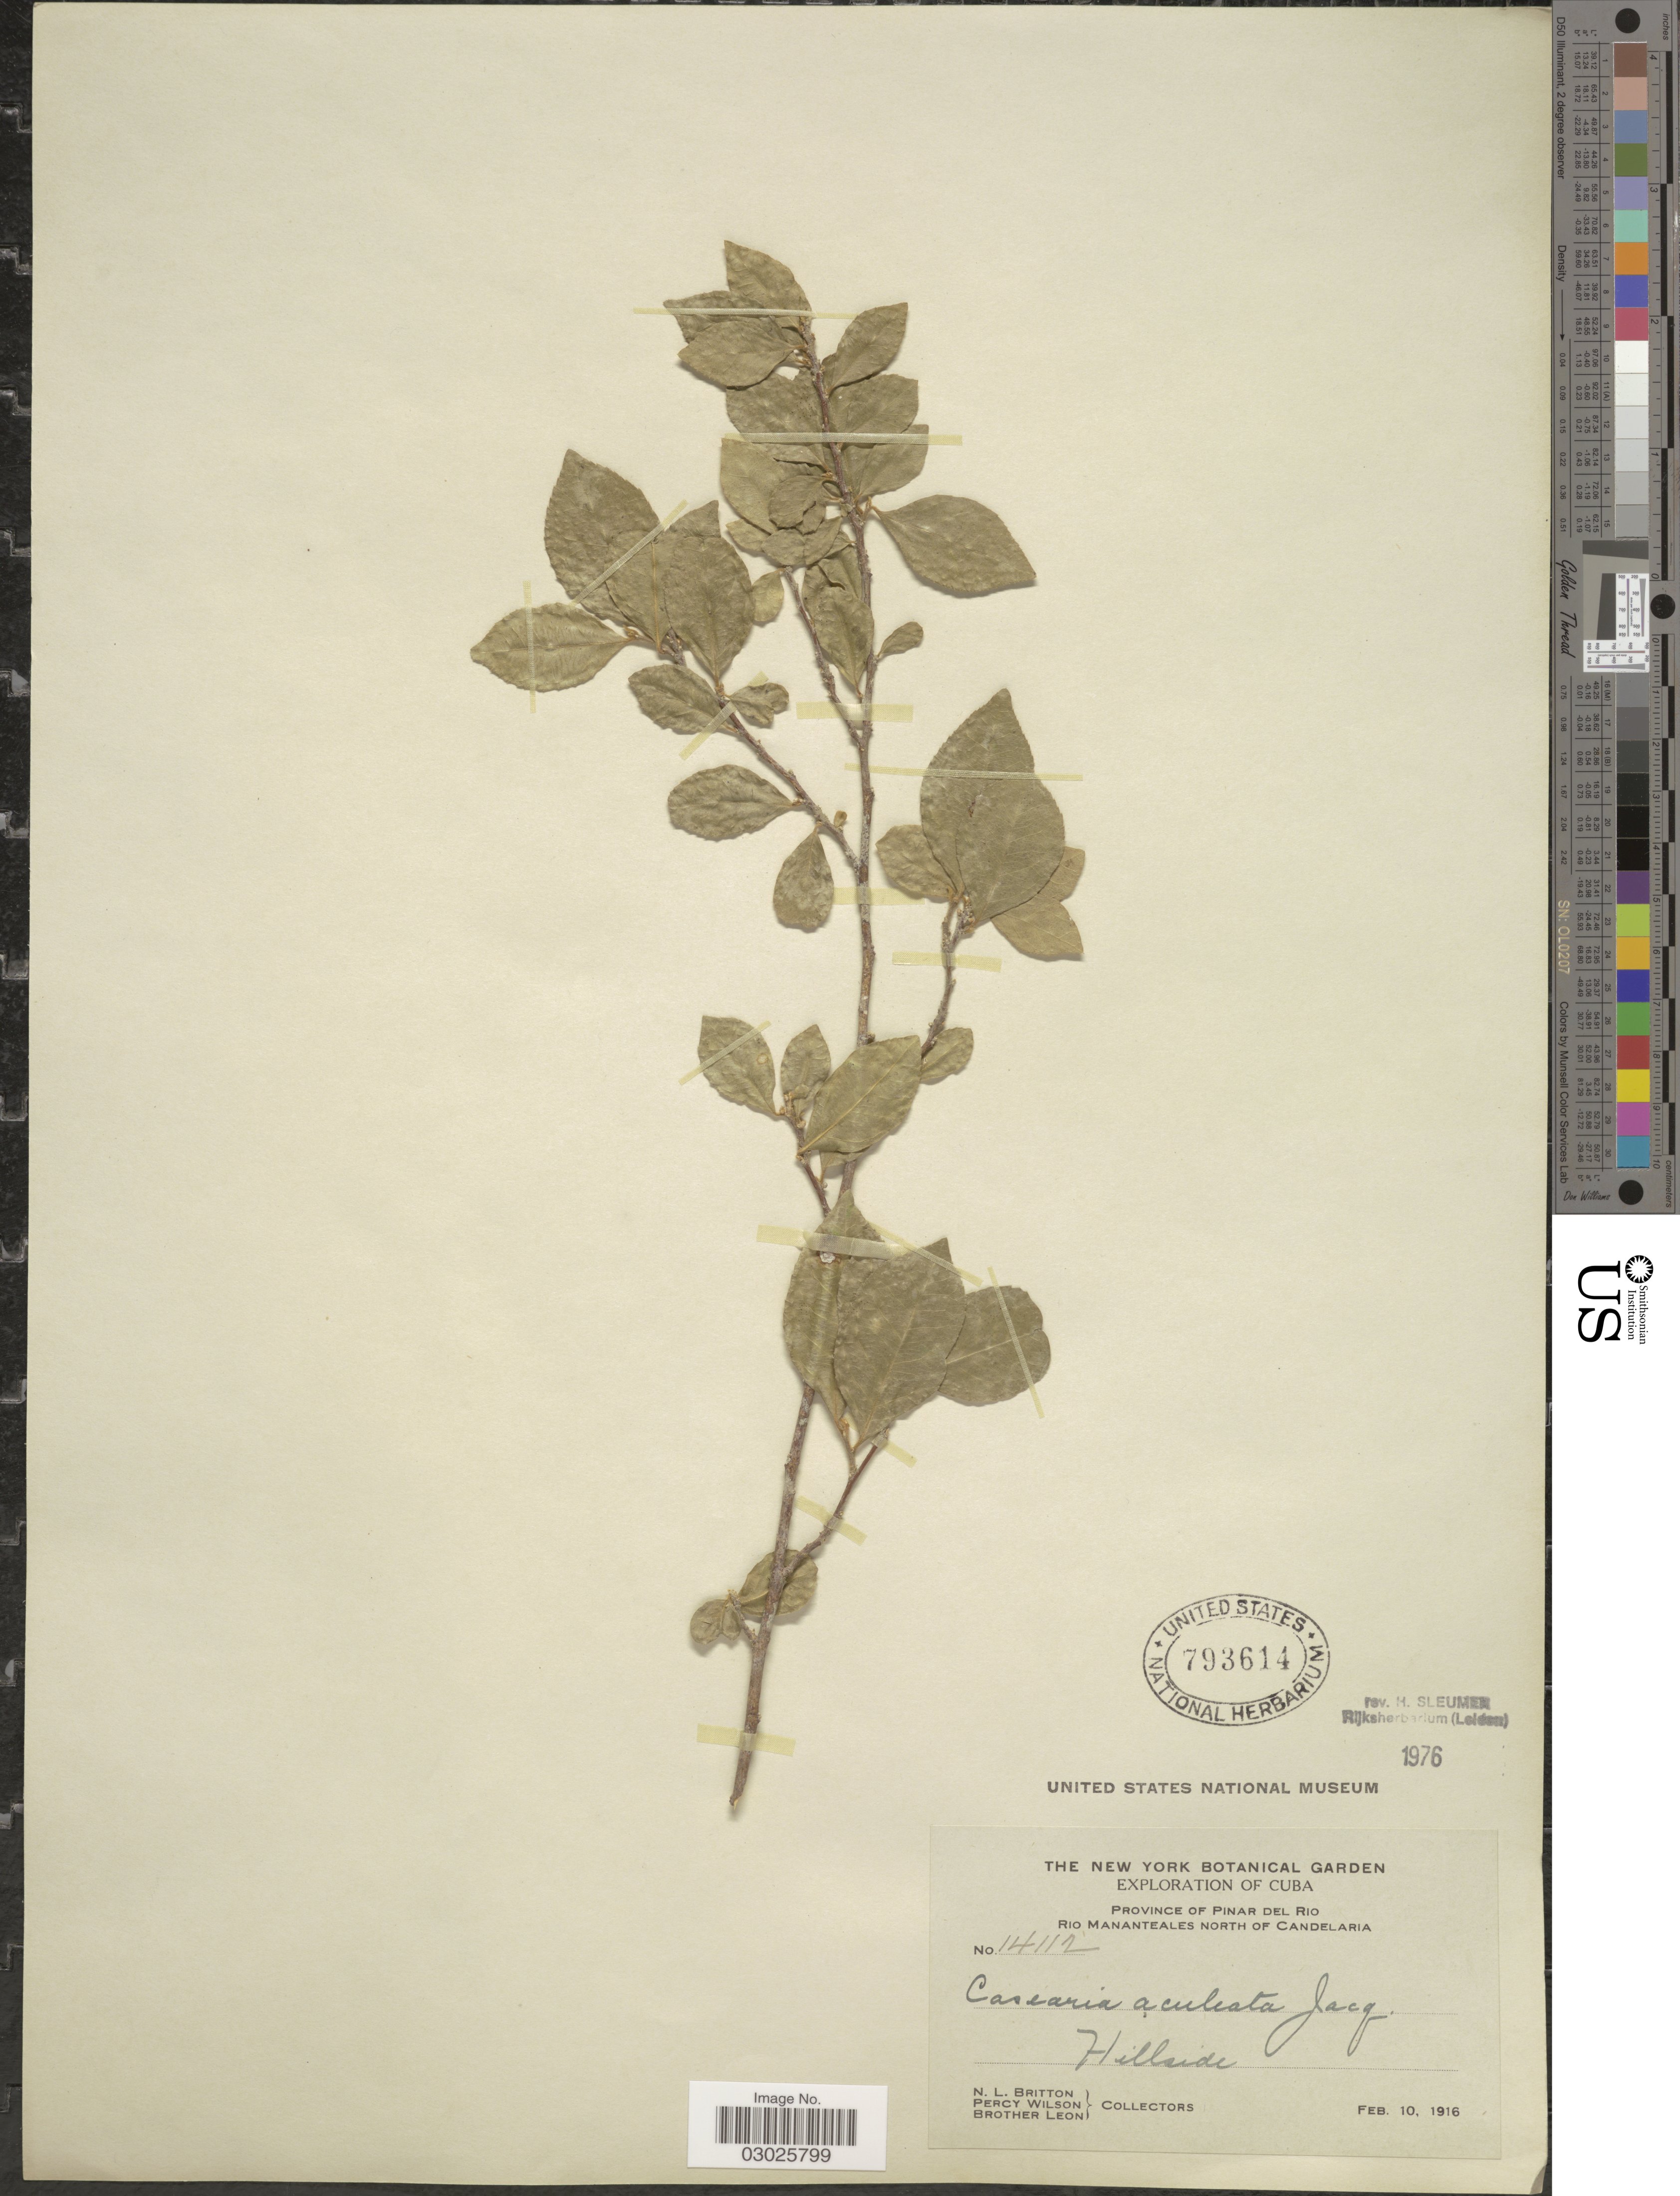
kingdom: Plantae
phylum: Tracheophyta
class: Magnoliopsida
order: Malpighiales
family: Salicaceae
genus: Casearia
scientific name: Casearia aculeata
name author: Jacq.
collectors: N. Britton, P. Wilson & Bro. León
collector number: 14112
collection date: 1916-02-10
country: Cuba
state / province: Pinar del Río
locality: Rio Mananteales North of Candelaria.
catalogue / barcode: US 793614